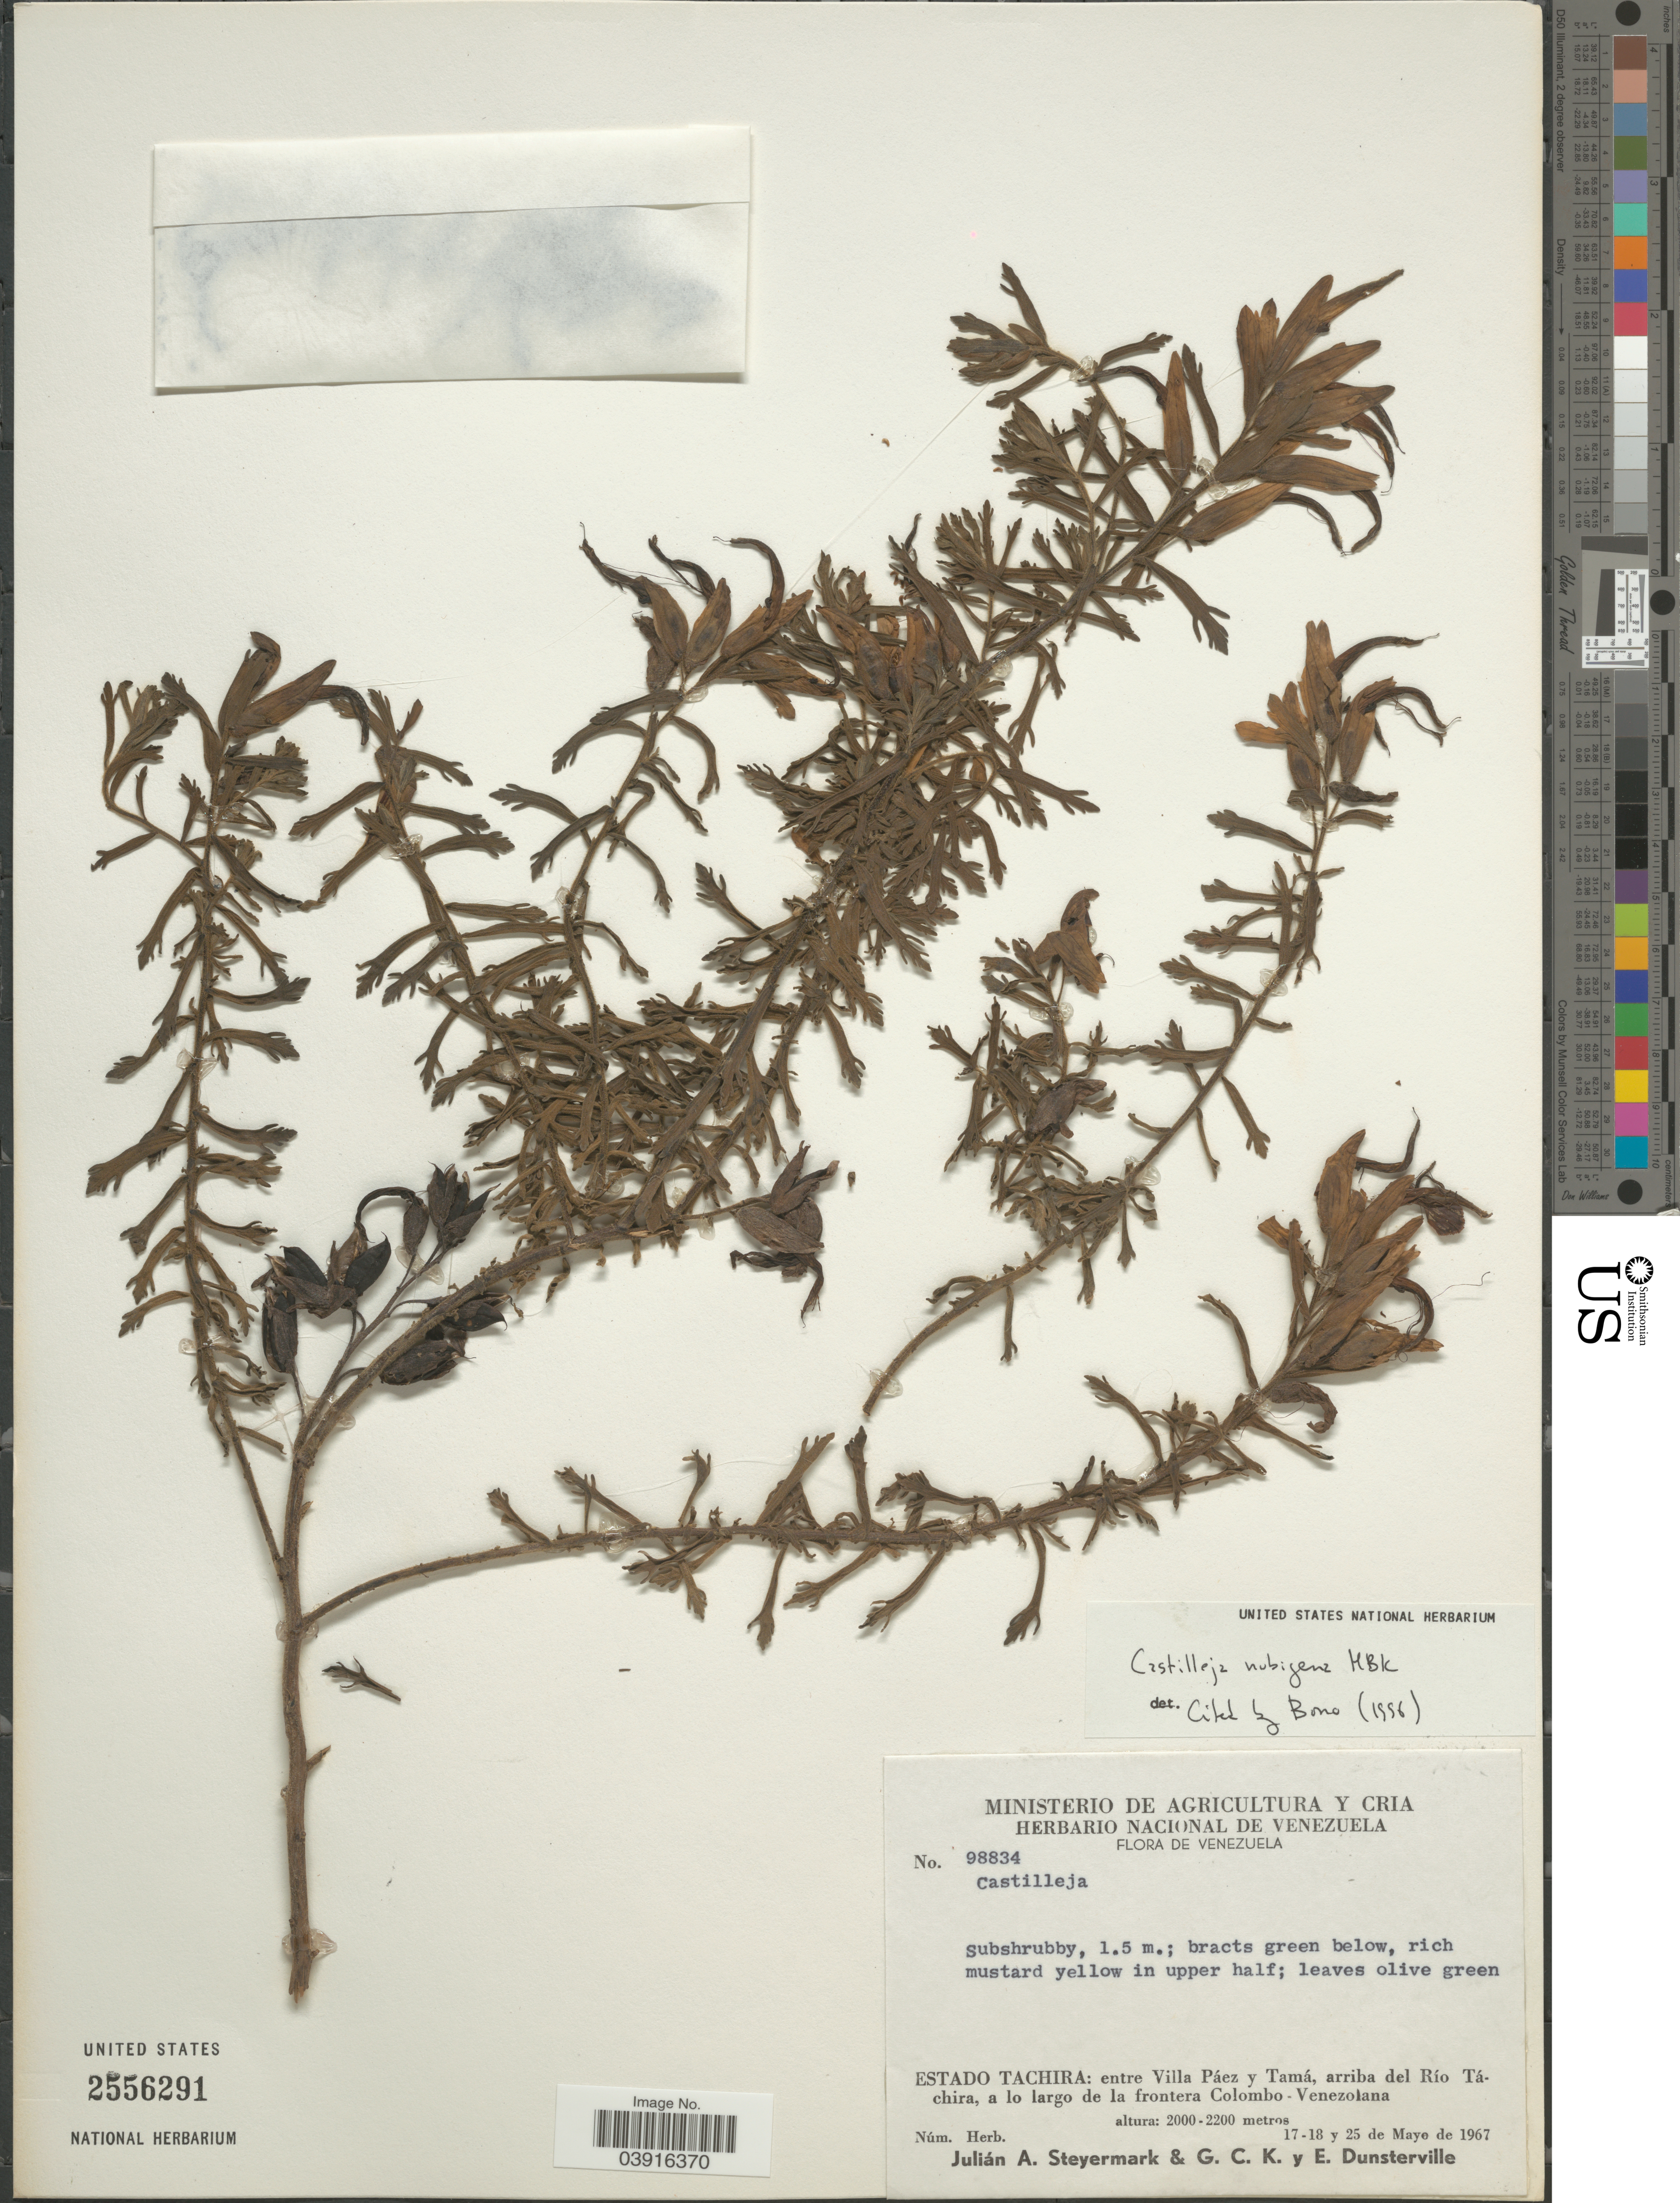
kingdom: Plantae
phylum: Tracheophyta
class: Magnoliopsida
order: Lamiales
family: Orobanchaceae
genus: Castilleja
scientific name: Castilleja nubigena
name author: Kunth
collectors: J. Steyermark, G. C. K. Dunsterville & E. Dunsterville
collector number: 98834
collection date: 1967-05-17/1967-05-25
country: Venezuela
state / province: Tachira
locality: Entre Villa Páez y Tamá, arriba del Río Táchira, a lo largo de la frontera Colombo-Venezolana.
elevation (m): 2000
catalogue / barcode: US 2556291